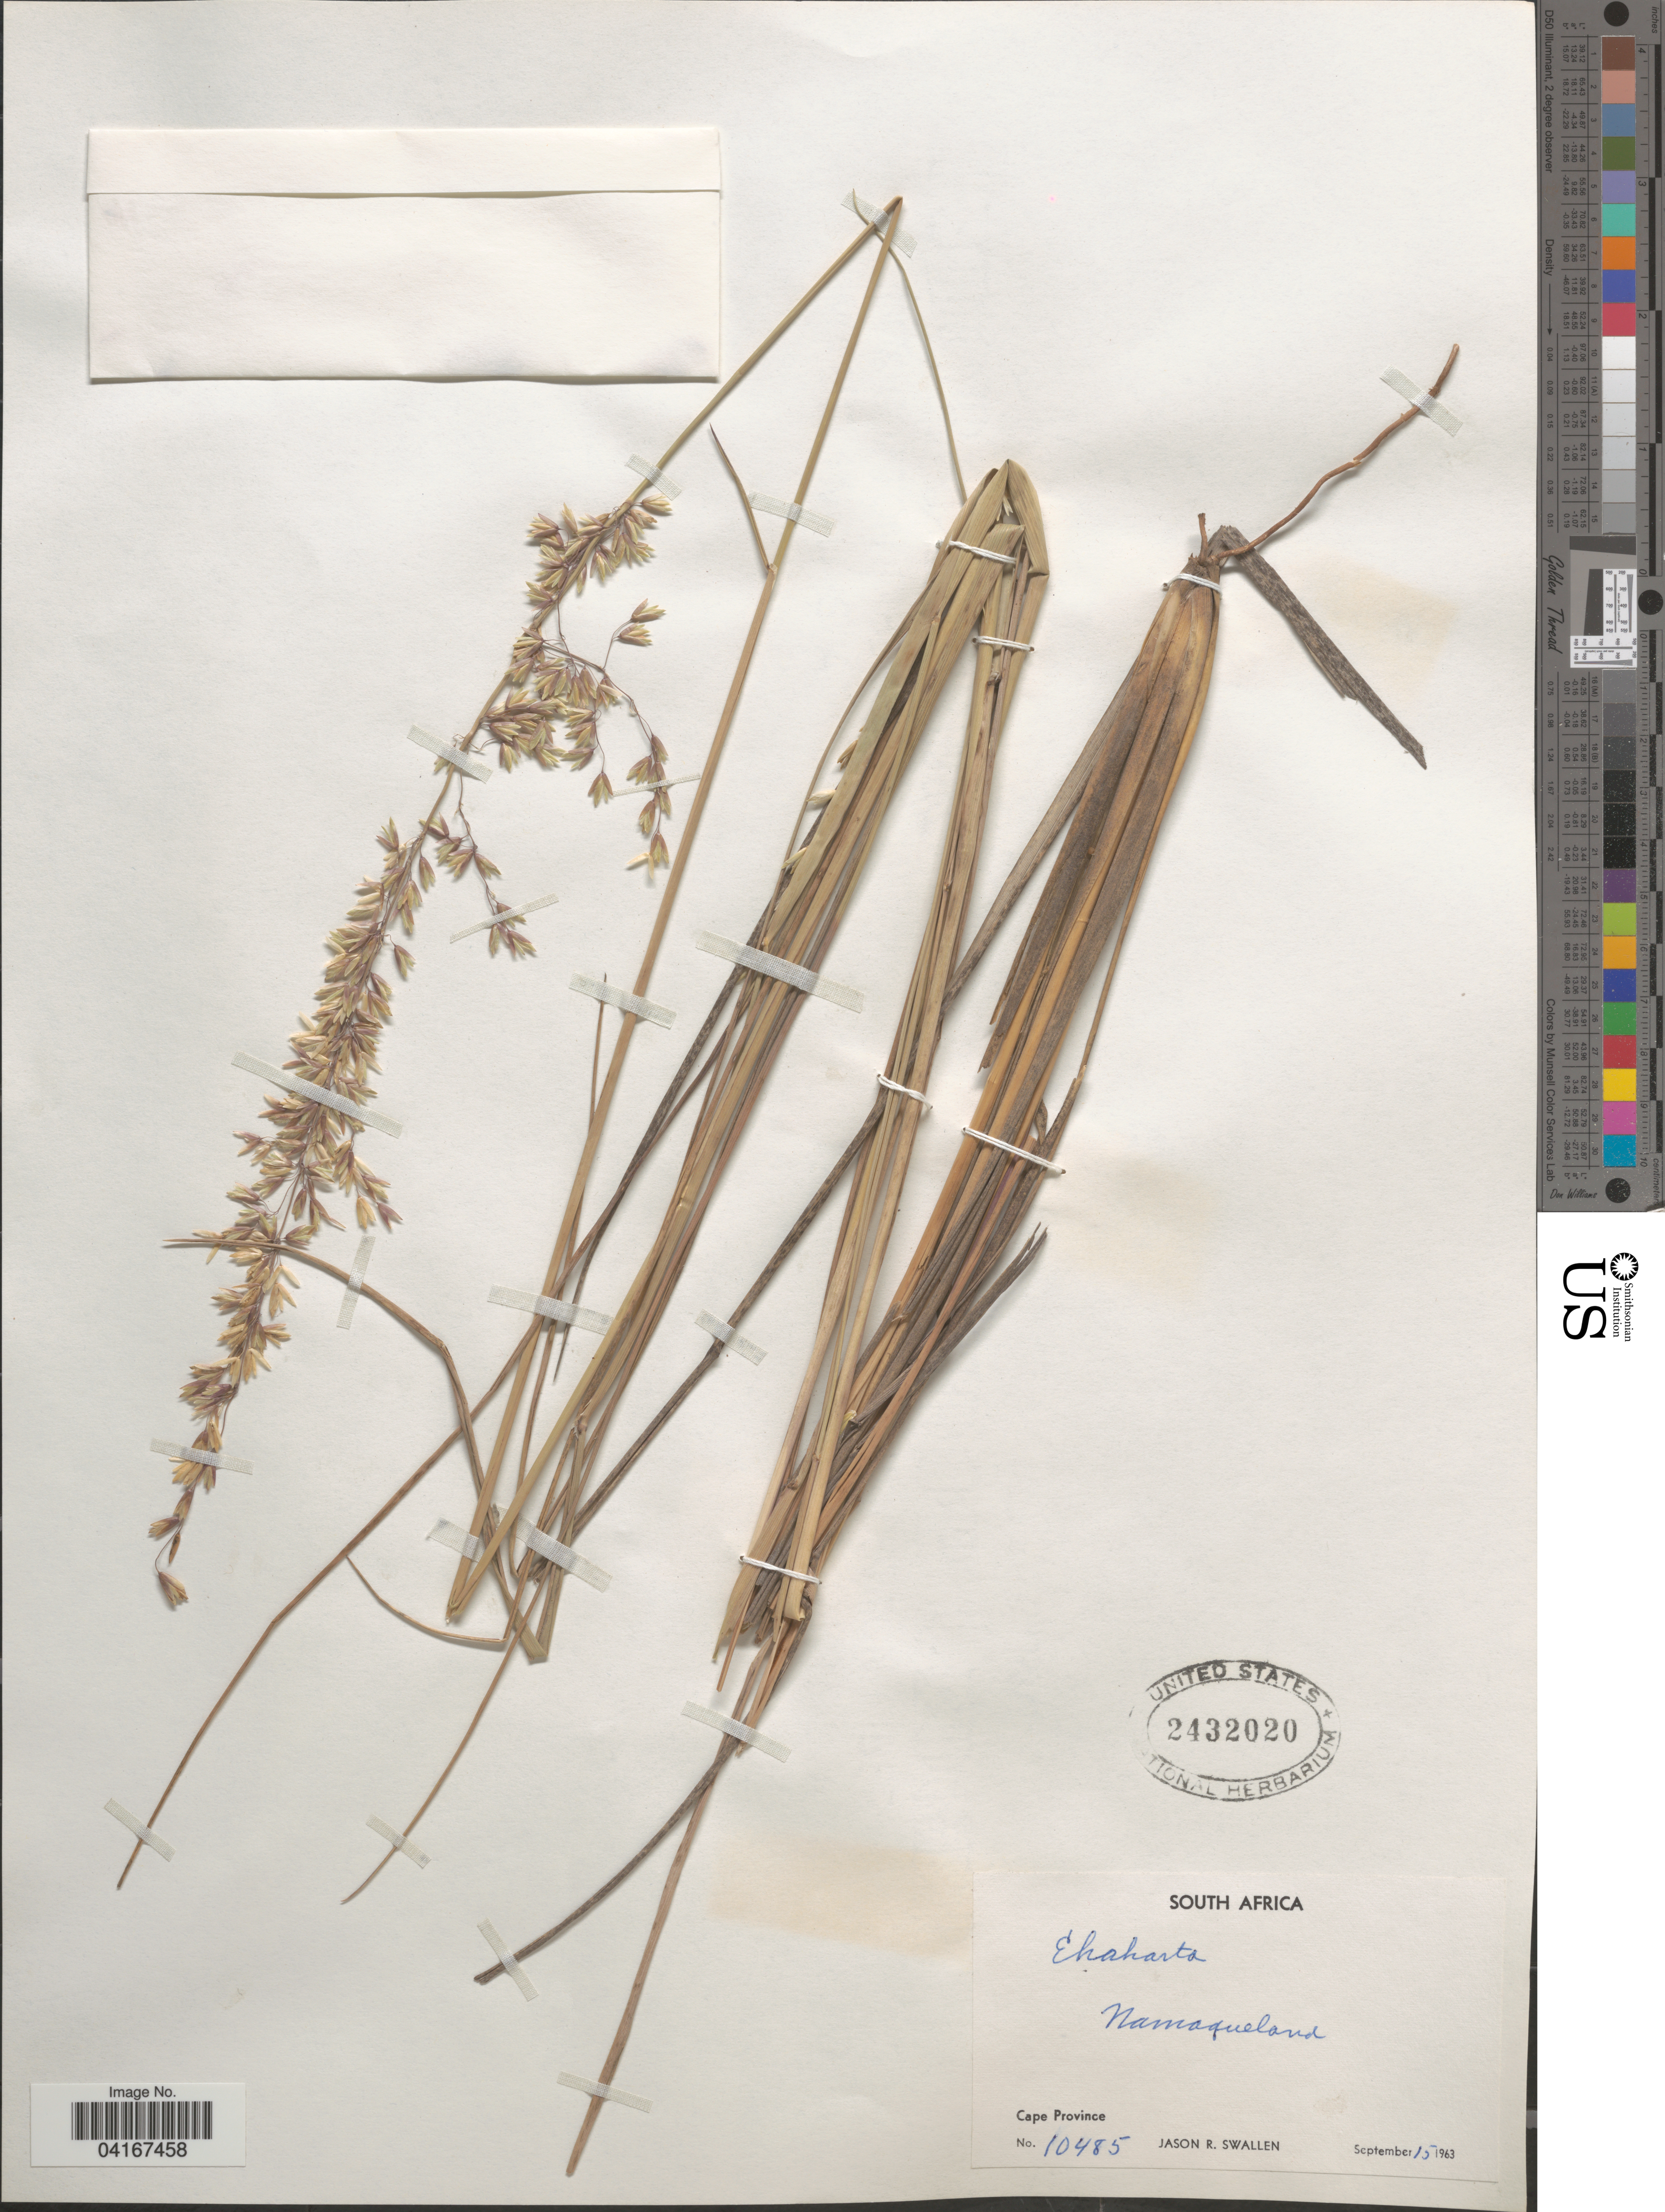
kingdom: Plantae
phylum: Tracheophyta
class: Liliopsida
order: Poales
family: Poaceae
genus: Ehrharta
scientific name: Ehrharta sp.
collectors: J. R. Swallen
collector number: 10485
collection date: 1963-09-15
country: South Africa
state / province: Northern Cape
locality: Namqueland.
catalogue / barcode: US 2432020